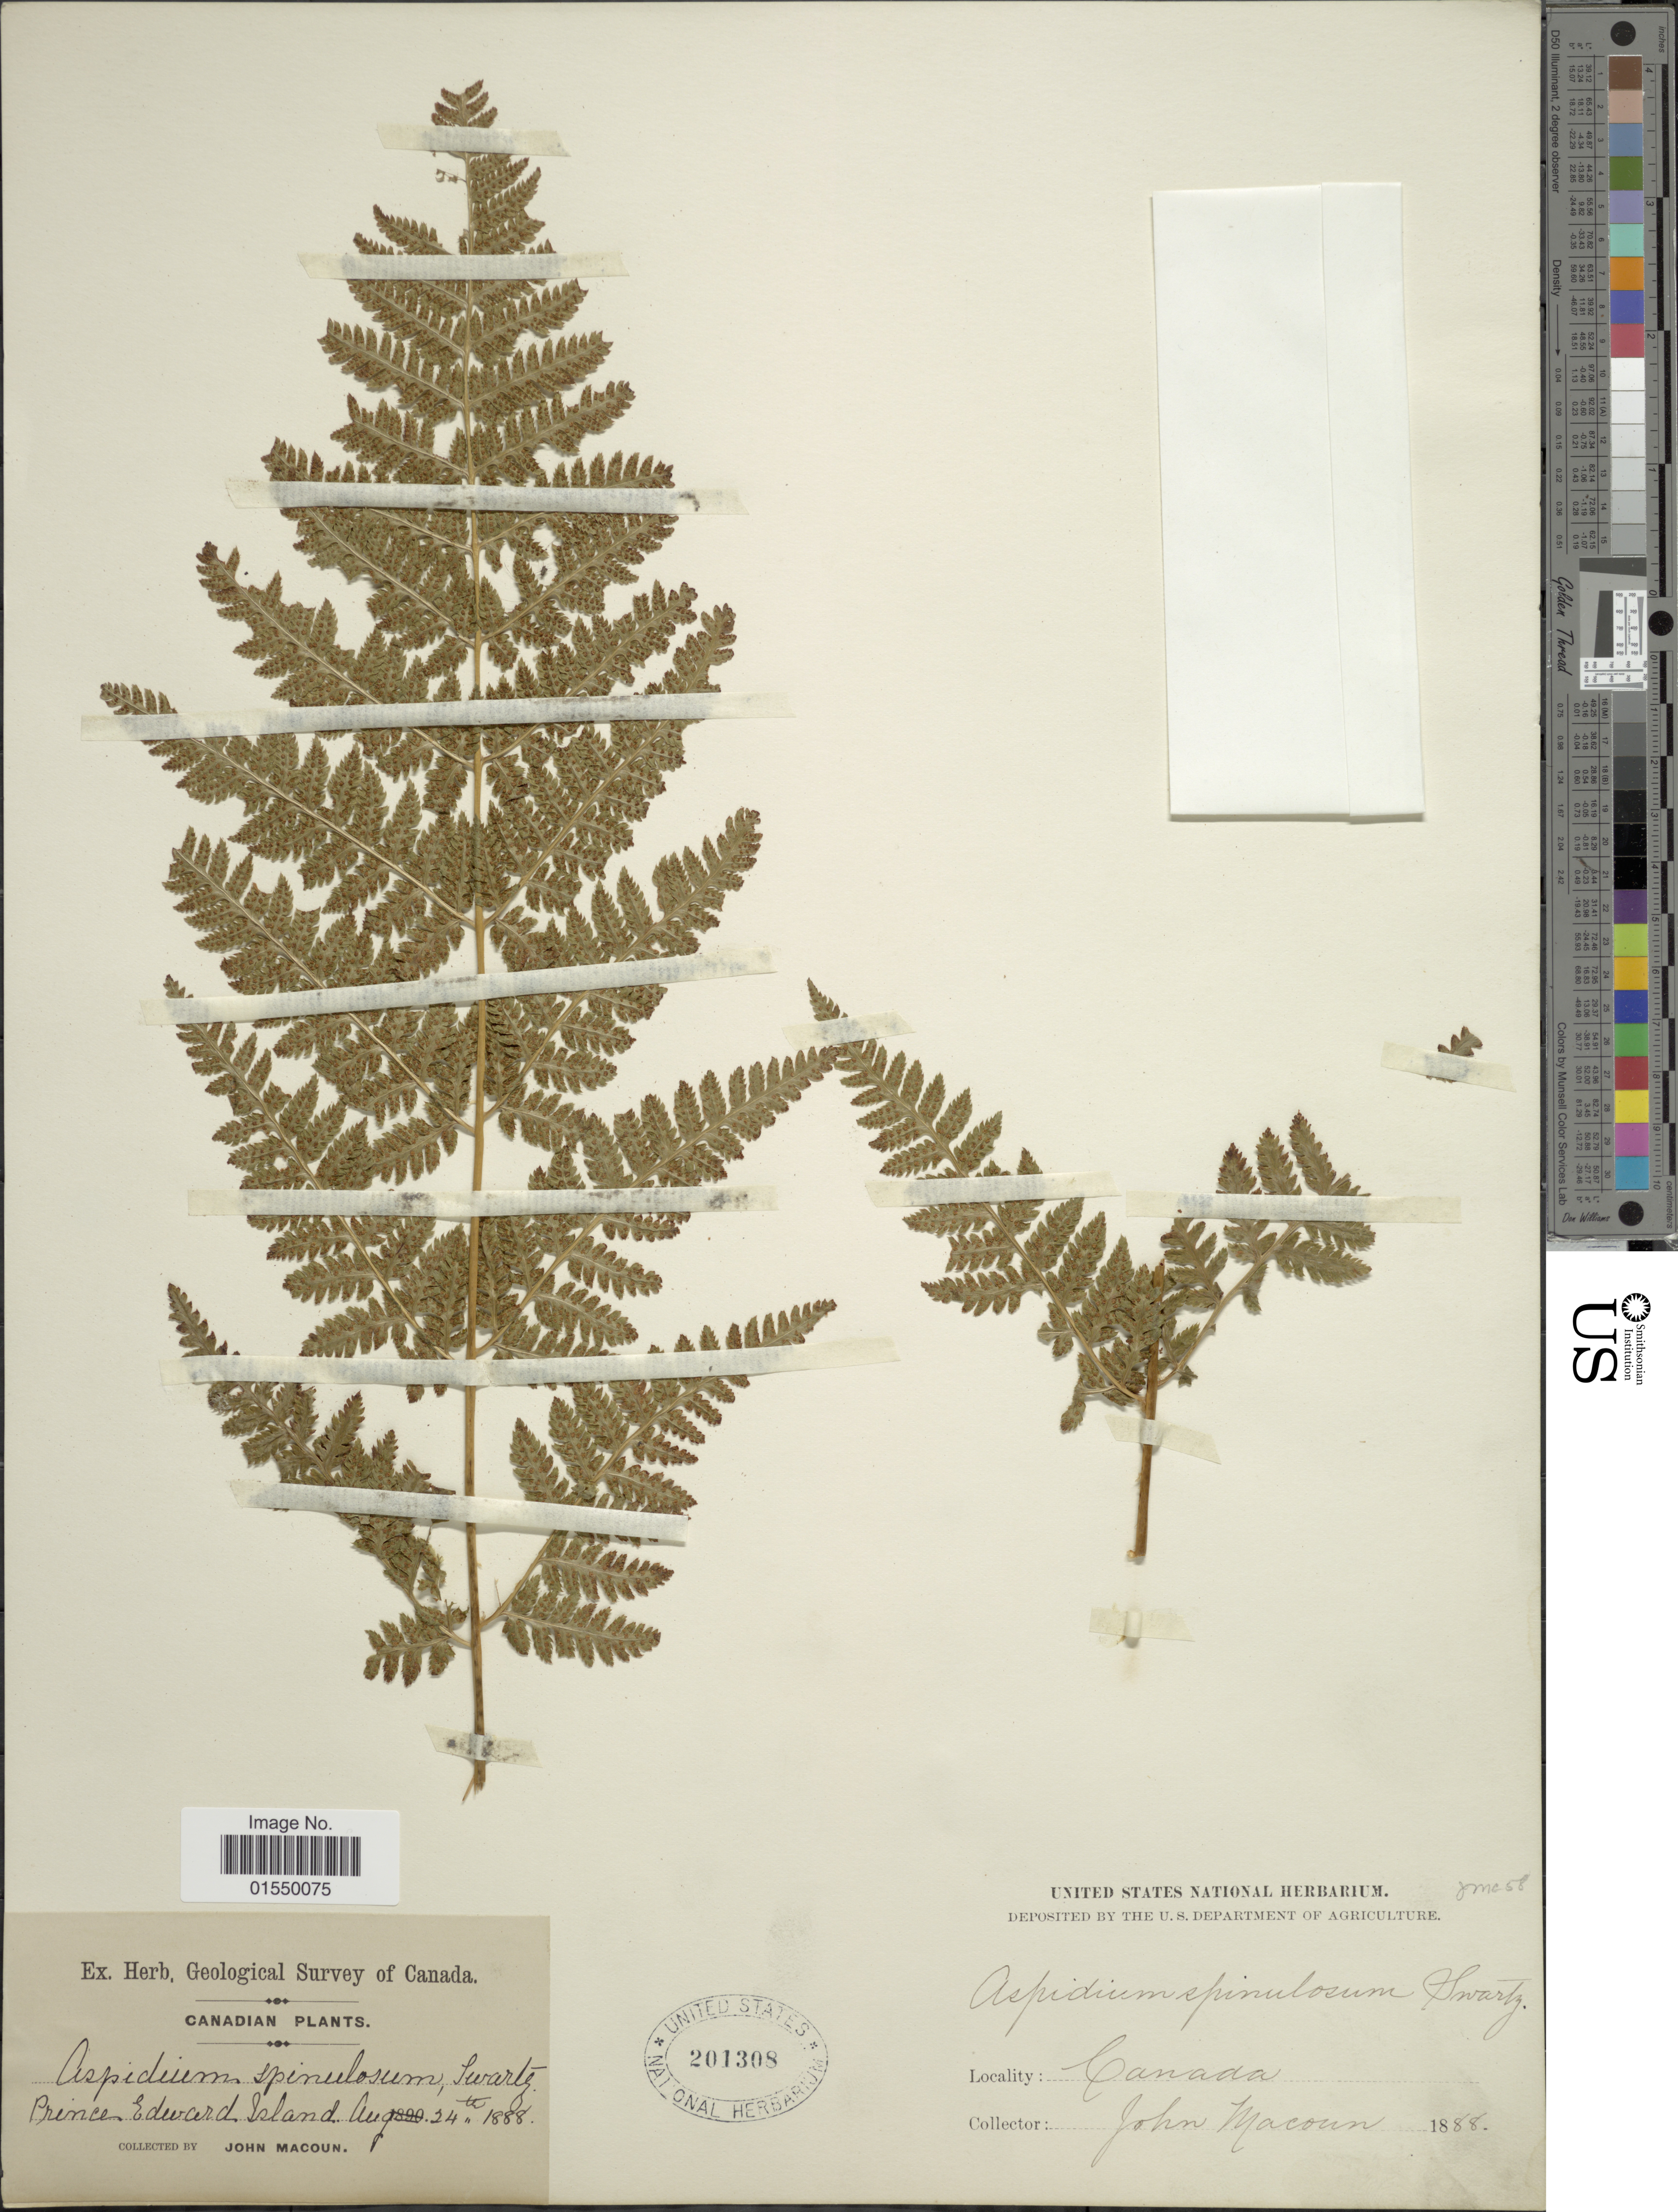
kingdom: Plantae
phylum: Tracheophyta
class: Polypodiopsida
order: Polypodiales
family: Dryopteridaceae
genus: Dryopteris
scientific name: Dryopteris carthusiana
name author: (Villars) H.P. Fuchs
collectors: J. Macoun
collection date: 1888-08-24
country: Canada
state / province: Prince Edward Island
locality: Prince Edward Island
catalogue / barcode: US 201308